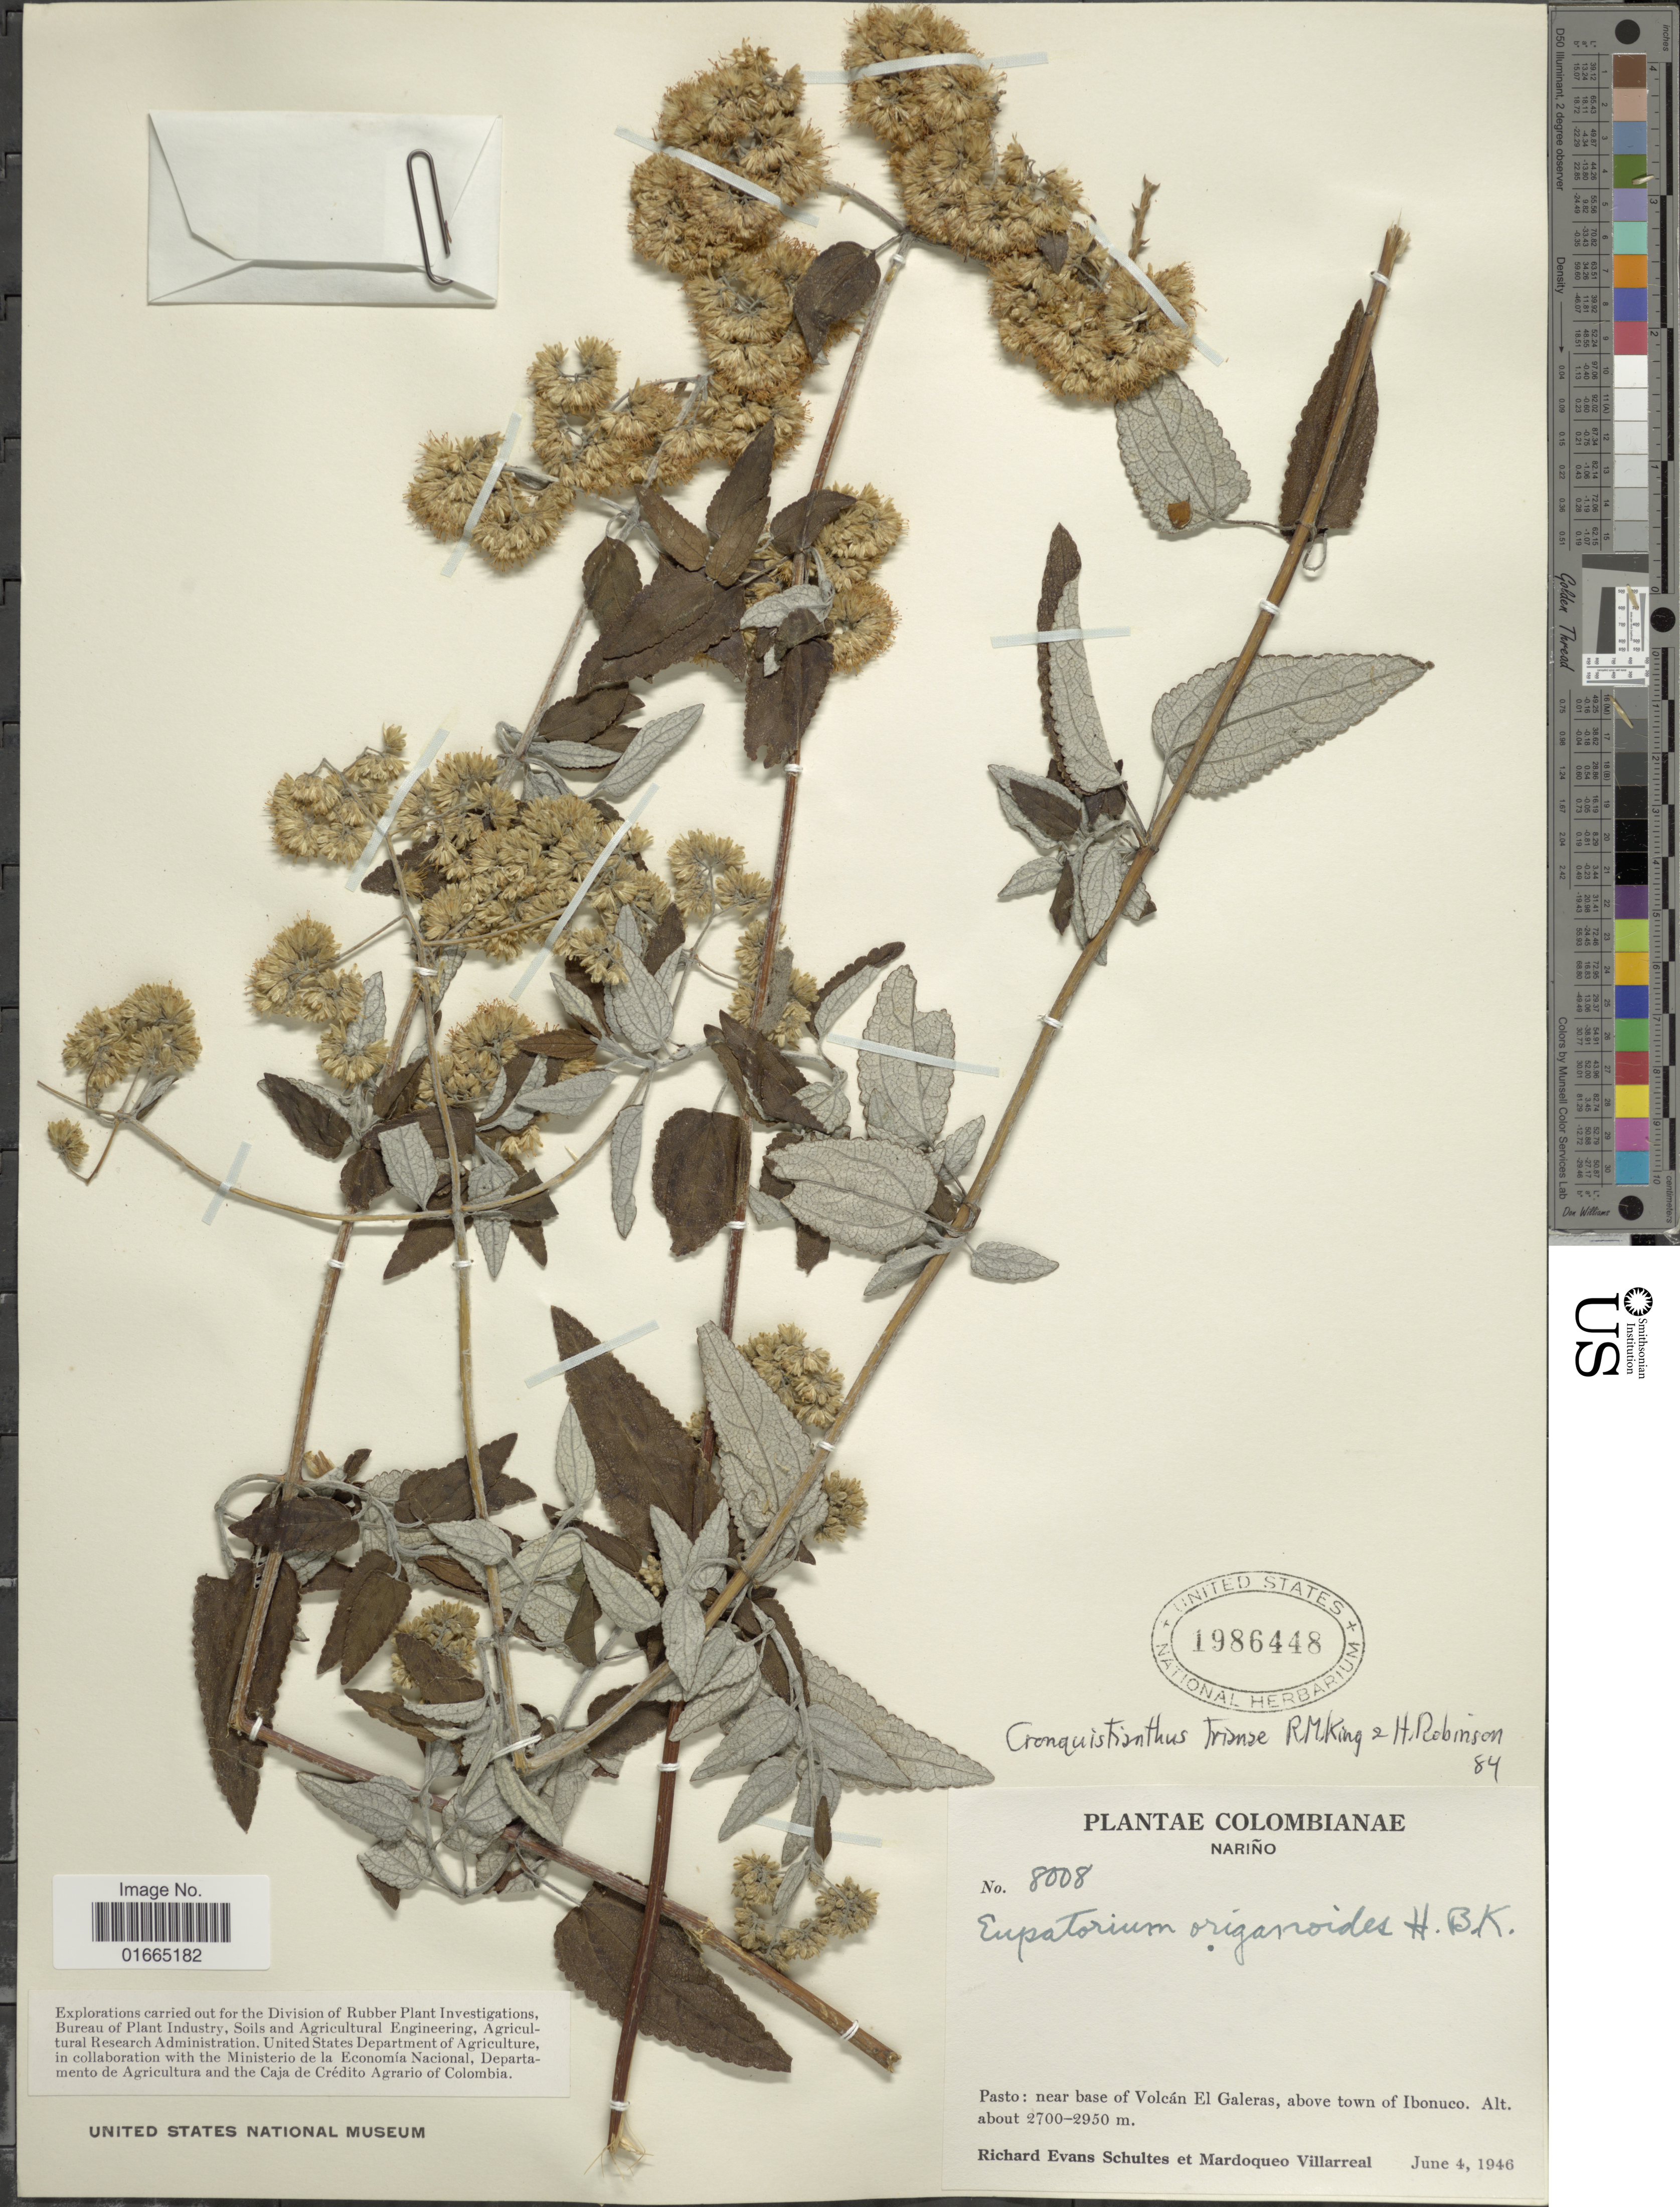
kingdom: Plantae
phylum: Tracheophyta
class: Magnoliopsida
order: Asterales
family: Asteraceae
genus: Cronquistianthus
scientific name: Cronquistianthus trianae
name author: R.M. King & H. Rob.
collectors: R. E. Schultes & M. Villarreal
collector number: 8008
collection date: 1946-06-04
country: Colombia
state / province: Nariño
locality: Pasto: near base of Volcán El Galeras, above town of Ibonuco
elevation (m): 2700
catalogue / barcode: US 1986448